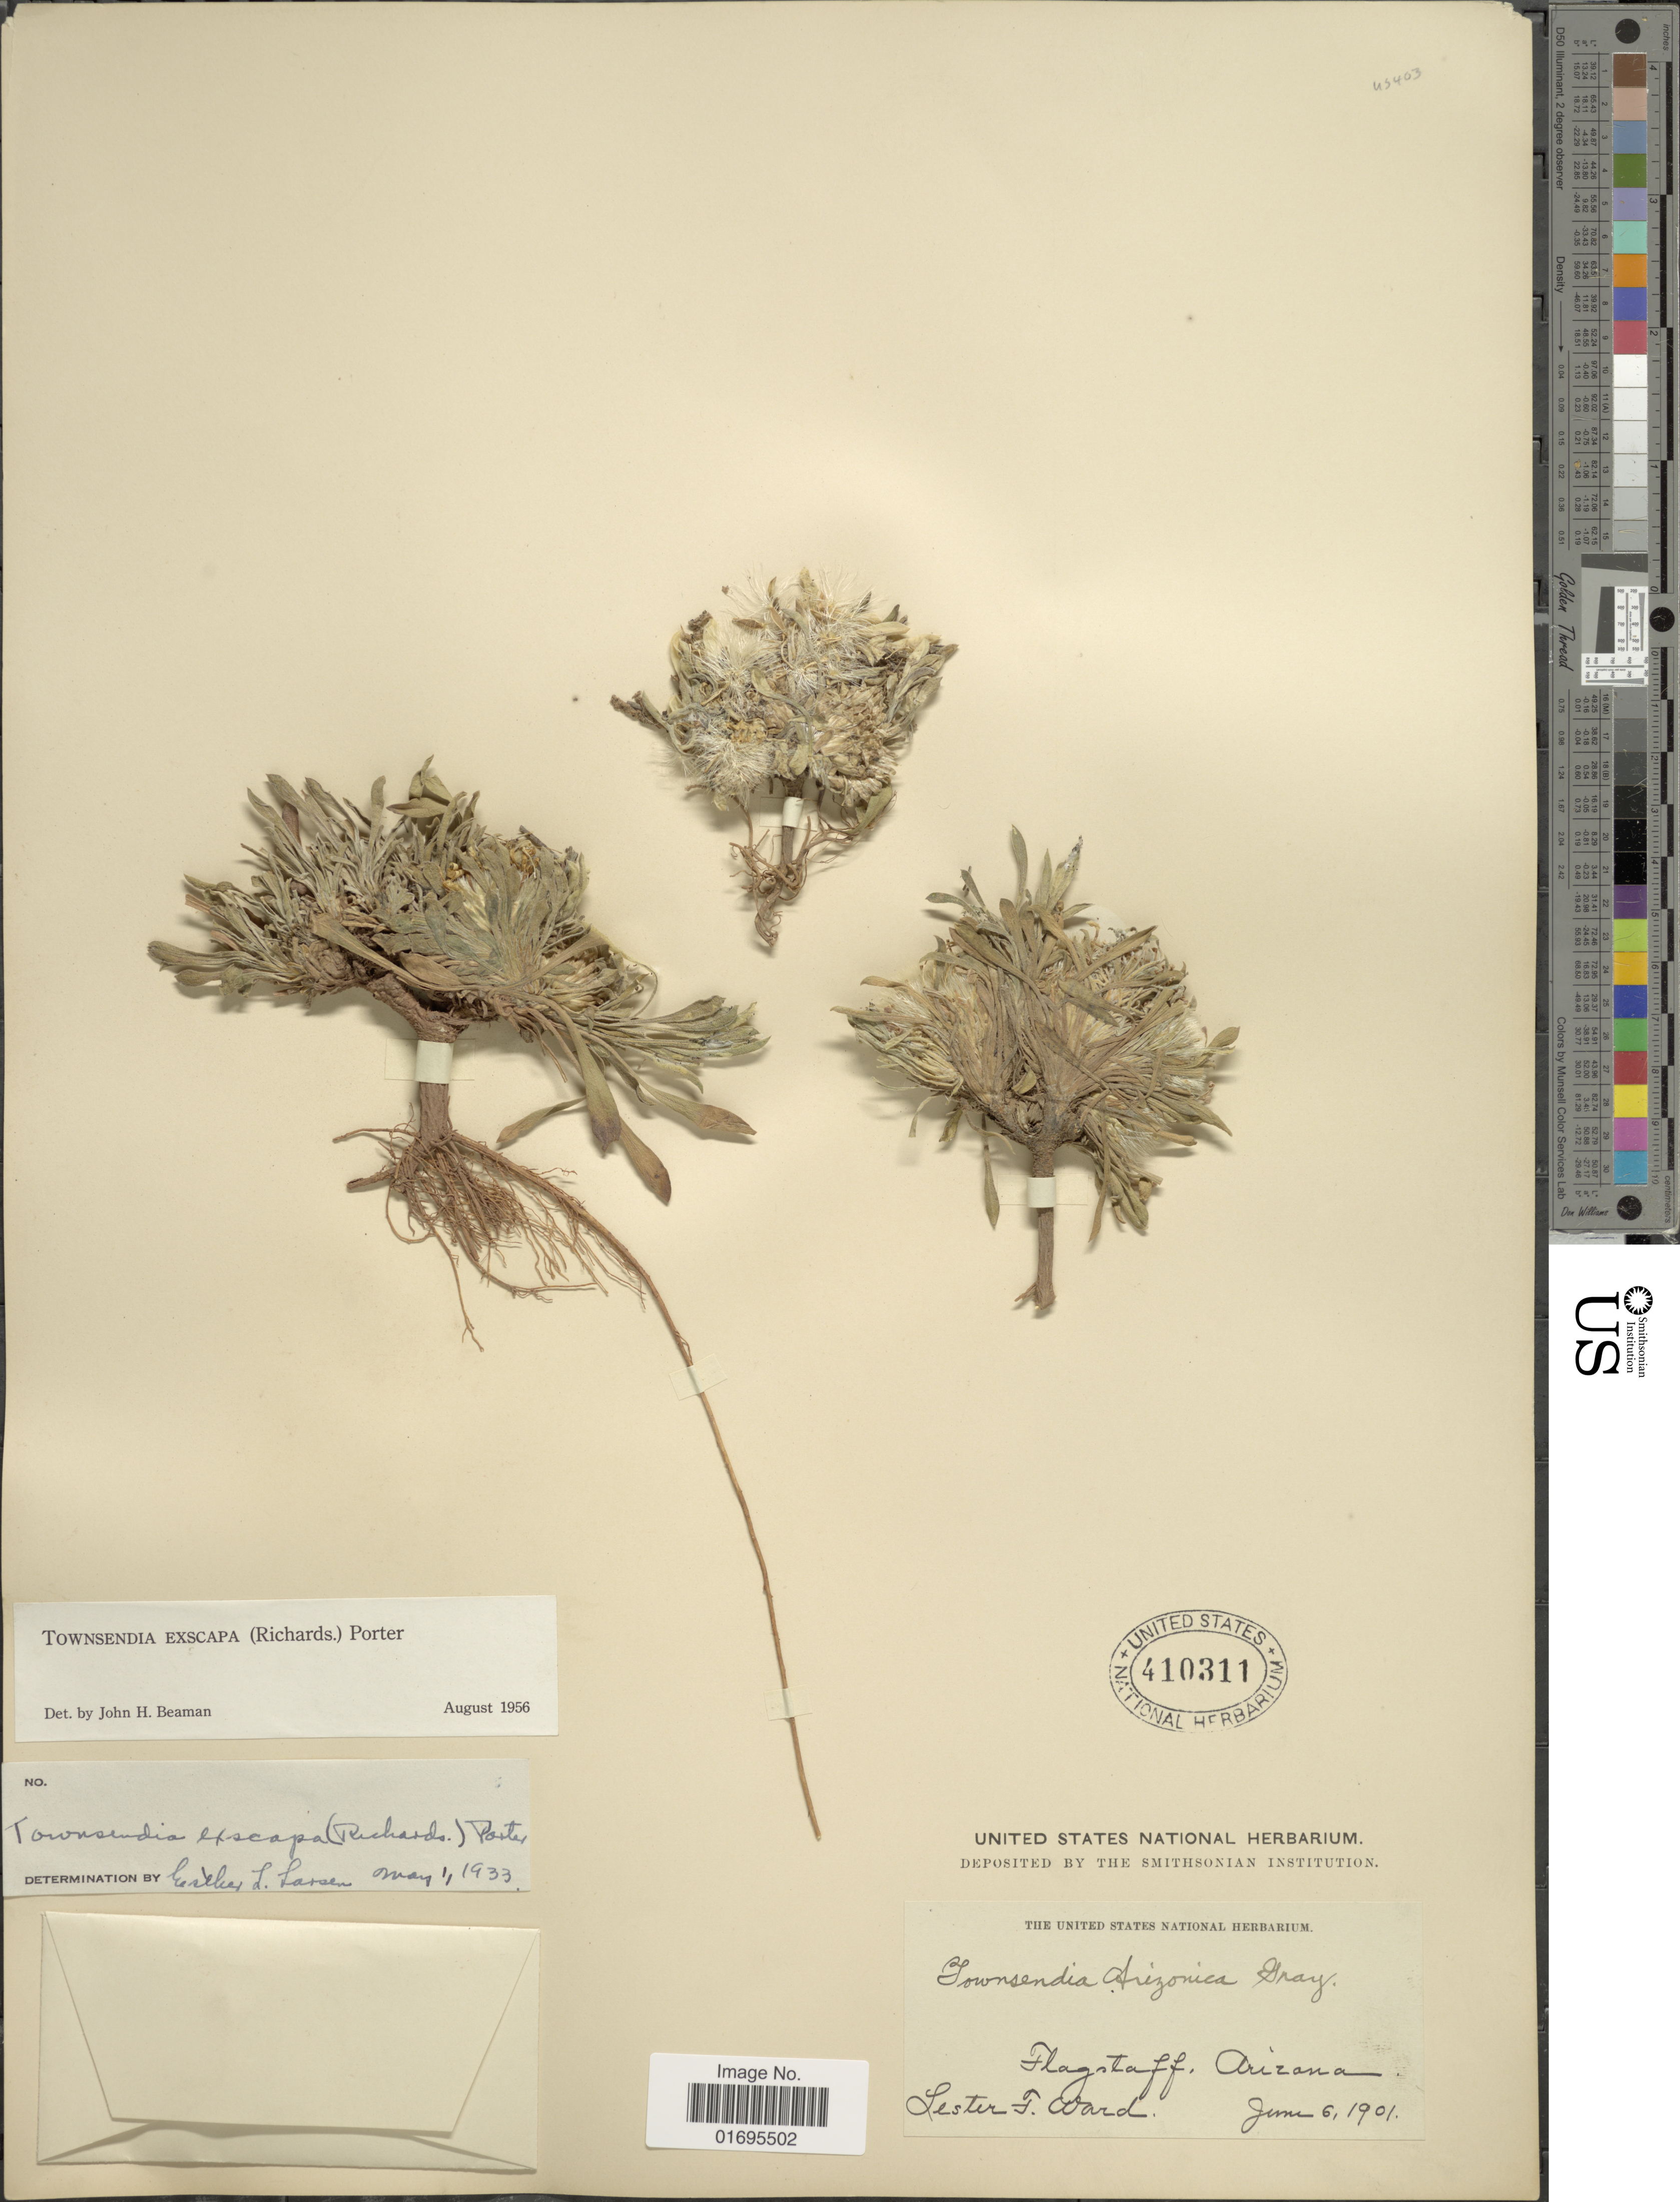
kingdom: Plantae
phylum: Tracheophyta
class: Magnoliopsida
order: Asterales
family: Asteraceae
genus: Townsendia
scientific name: Townsendia exscapa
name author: (Richardson) Porter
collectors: L. F. Ward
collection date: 1901-06-06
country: United States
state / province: Arizona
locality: Flagstaff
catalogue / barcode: US 410311